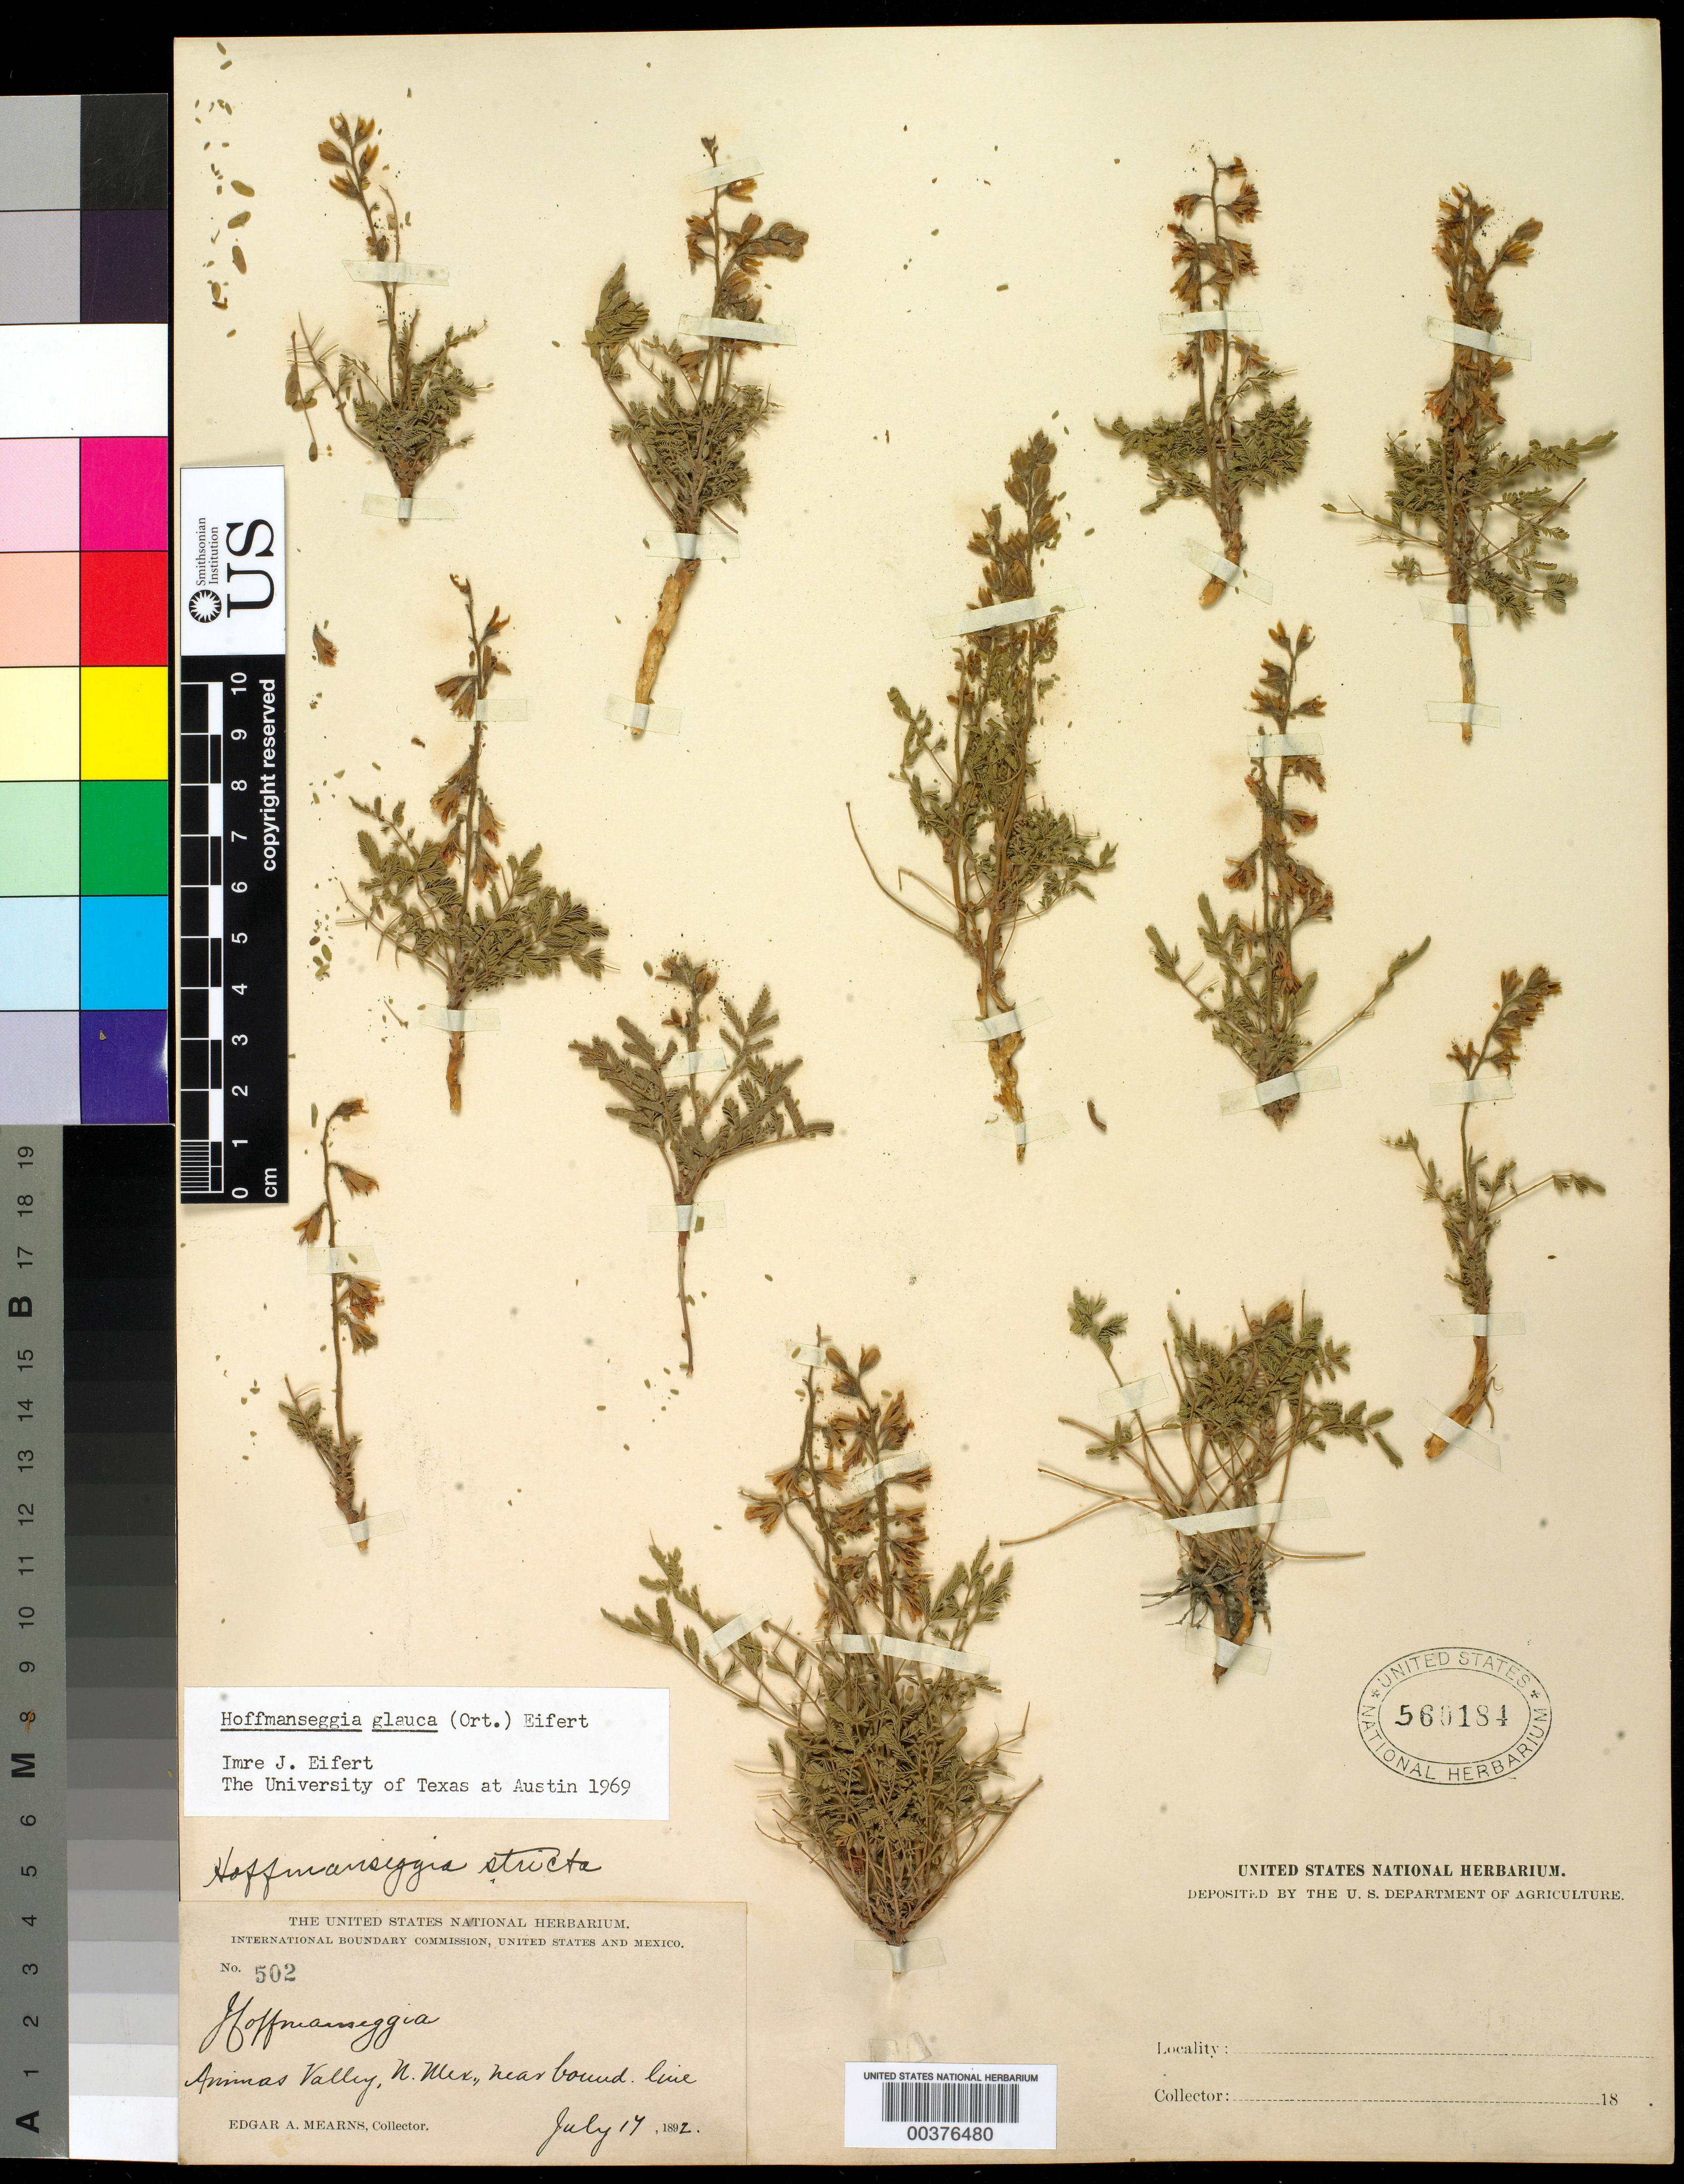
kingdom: Plantae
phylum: Tracheophyta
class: Magnoliopsida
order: Fabales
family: Fabaceae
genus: Hoffmannseggia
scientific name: Hoffmannseggia glauca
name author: (Ortega) Eifert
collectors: E. A. Mearns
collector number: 502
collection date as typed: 17 Jul 1892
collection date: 1892-07-17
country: United States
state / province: New Mexico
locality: Animas valley, near boundary line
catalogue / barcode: US 569184